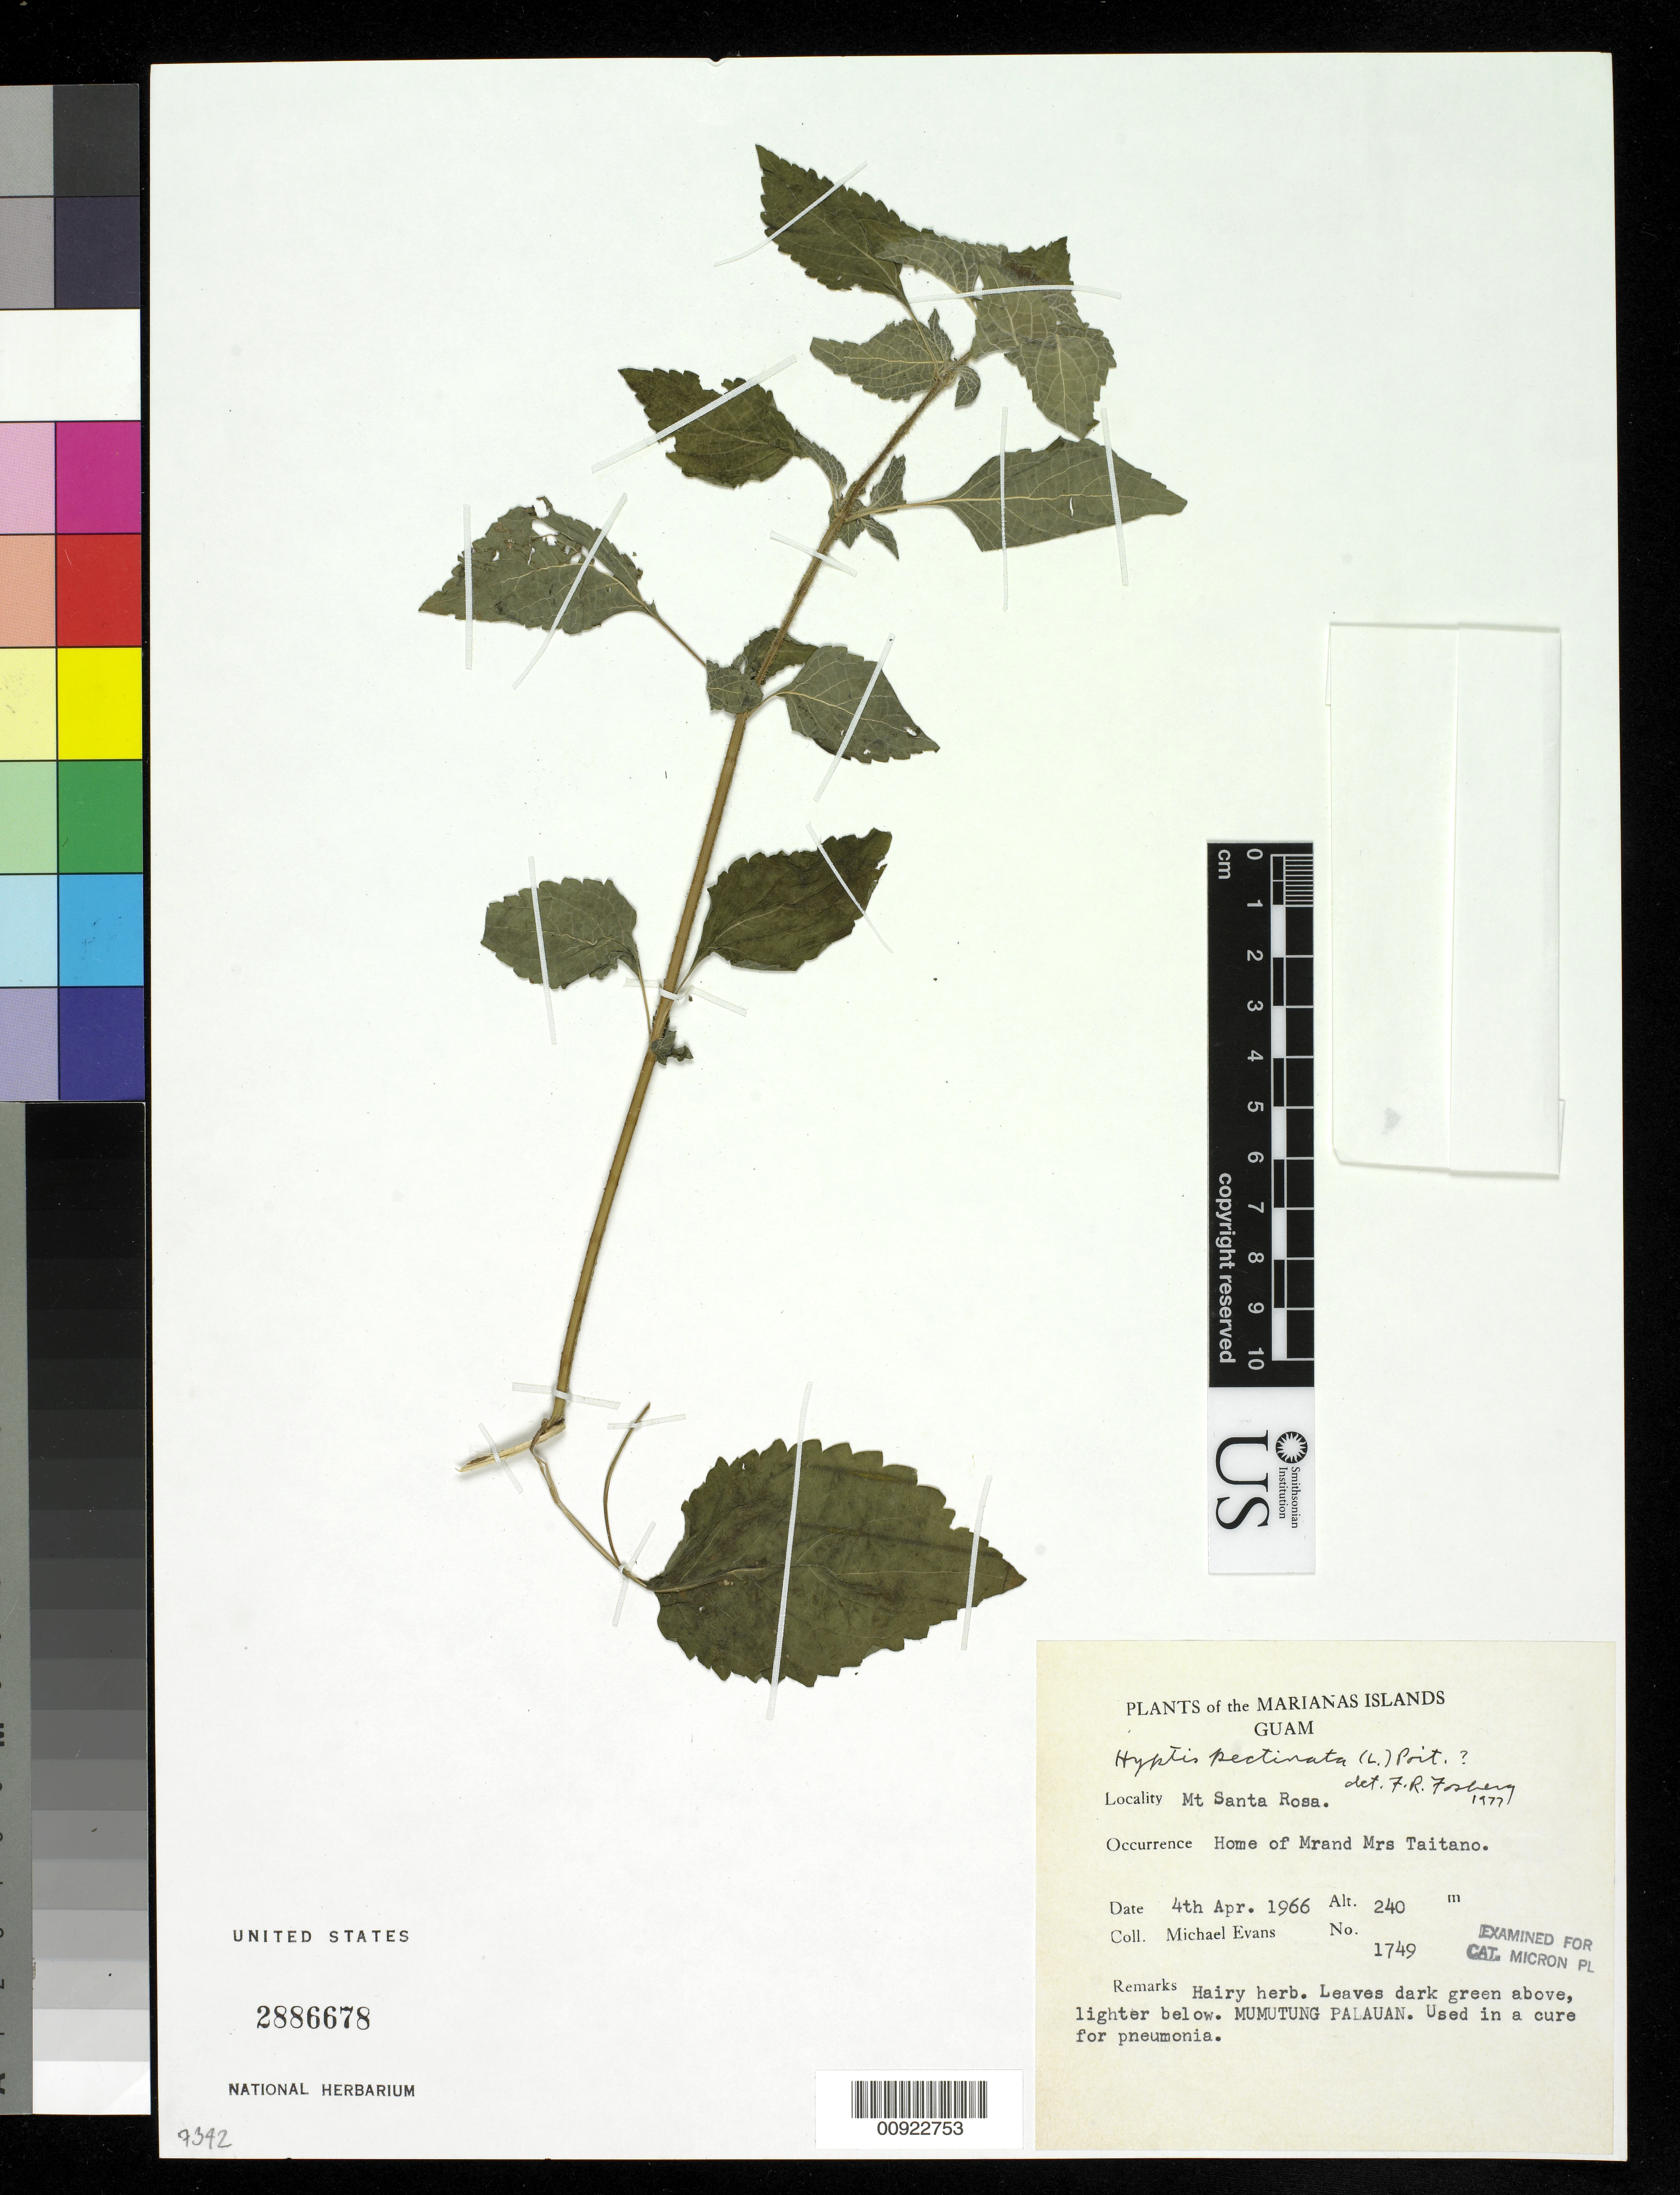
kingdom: Plantae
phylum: Tracheophyta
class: Magnoliopsida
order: Lamiales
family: Lamiaceae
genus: Mesosphaerum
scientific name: Mesosphaerum pectinatum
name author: (L.) Kuntze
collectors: M. Evans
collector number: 1749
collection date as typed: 04 Apr 1966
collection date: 1966-04-04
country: Guam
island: Guam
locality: Mt Santa Rosa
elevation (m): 240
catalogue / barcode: US 2886678